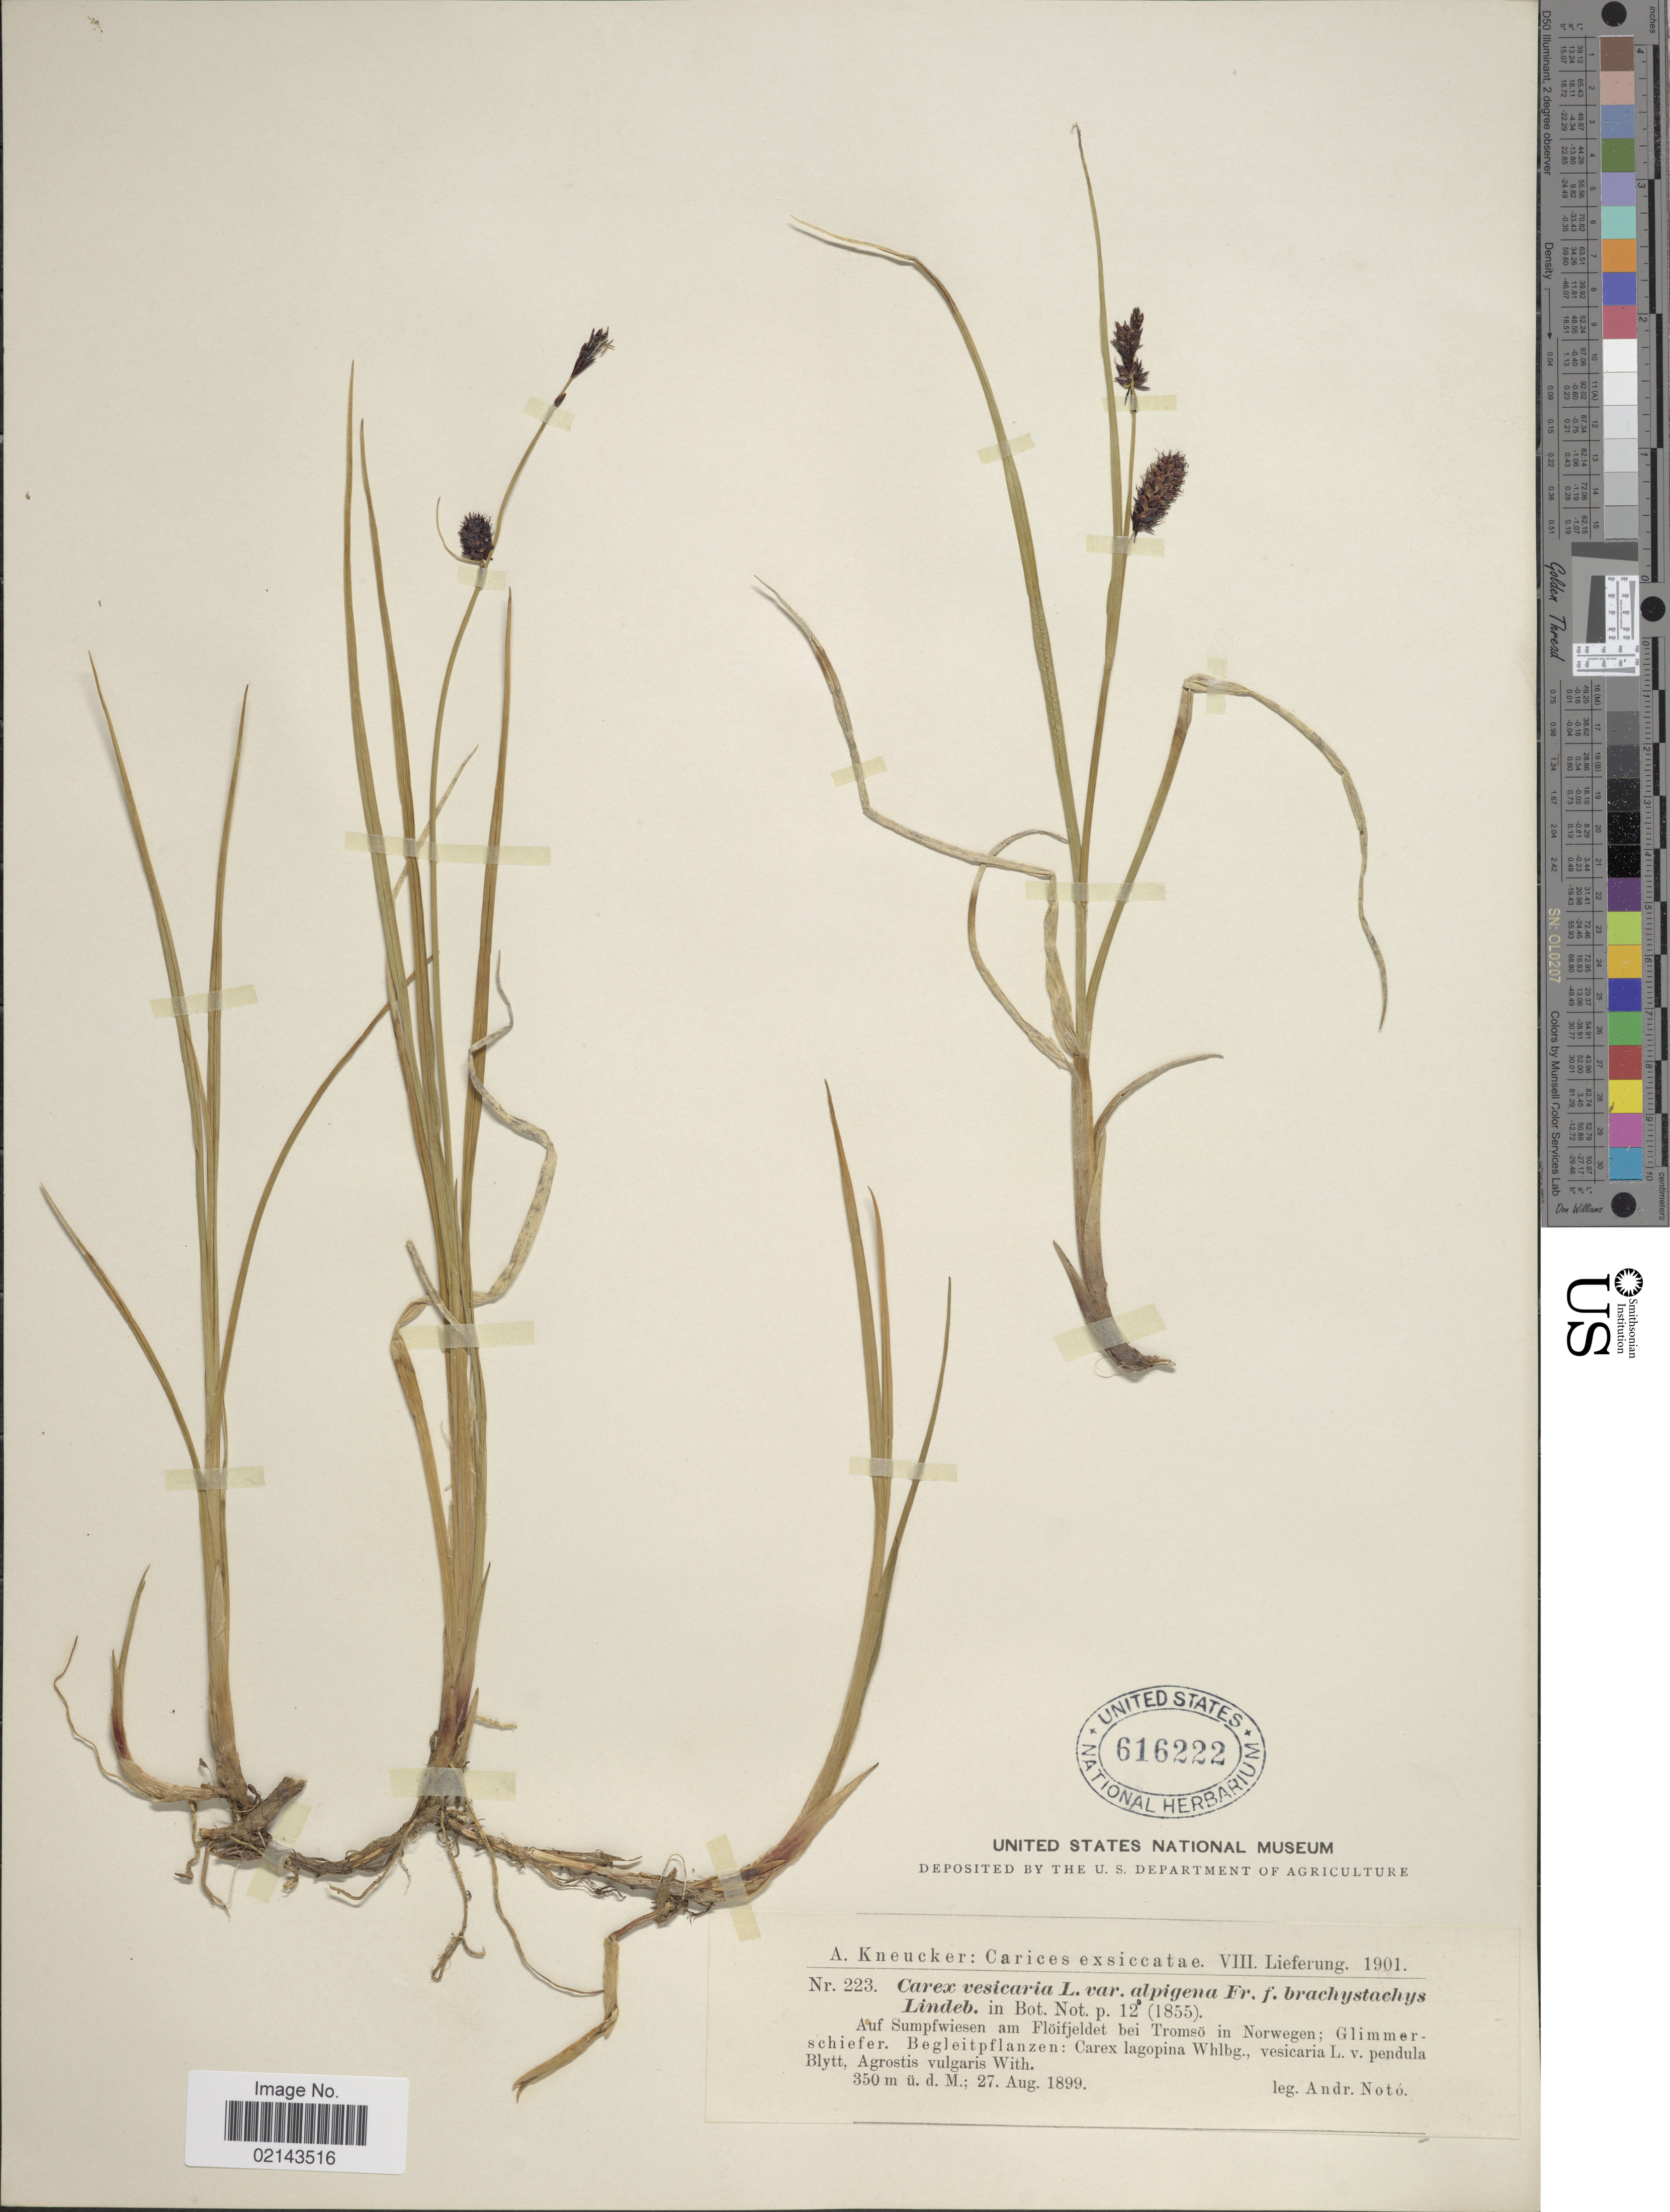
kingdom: Plantae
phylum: Tracheophyta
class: Liliopsida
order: Poales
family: Cyperaceae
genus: Carex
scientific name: Carex vesicaria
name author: L.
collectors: A. Noto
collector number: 223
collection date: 1899-08-27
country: Norway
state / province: Troms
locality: Auf Sumpfwiesen am Flöifjeldet bei Tromsö in Norwegen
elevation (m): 350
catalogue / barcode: US 616222